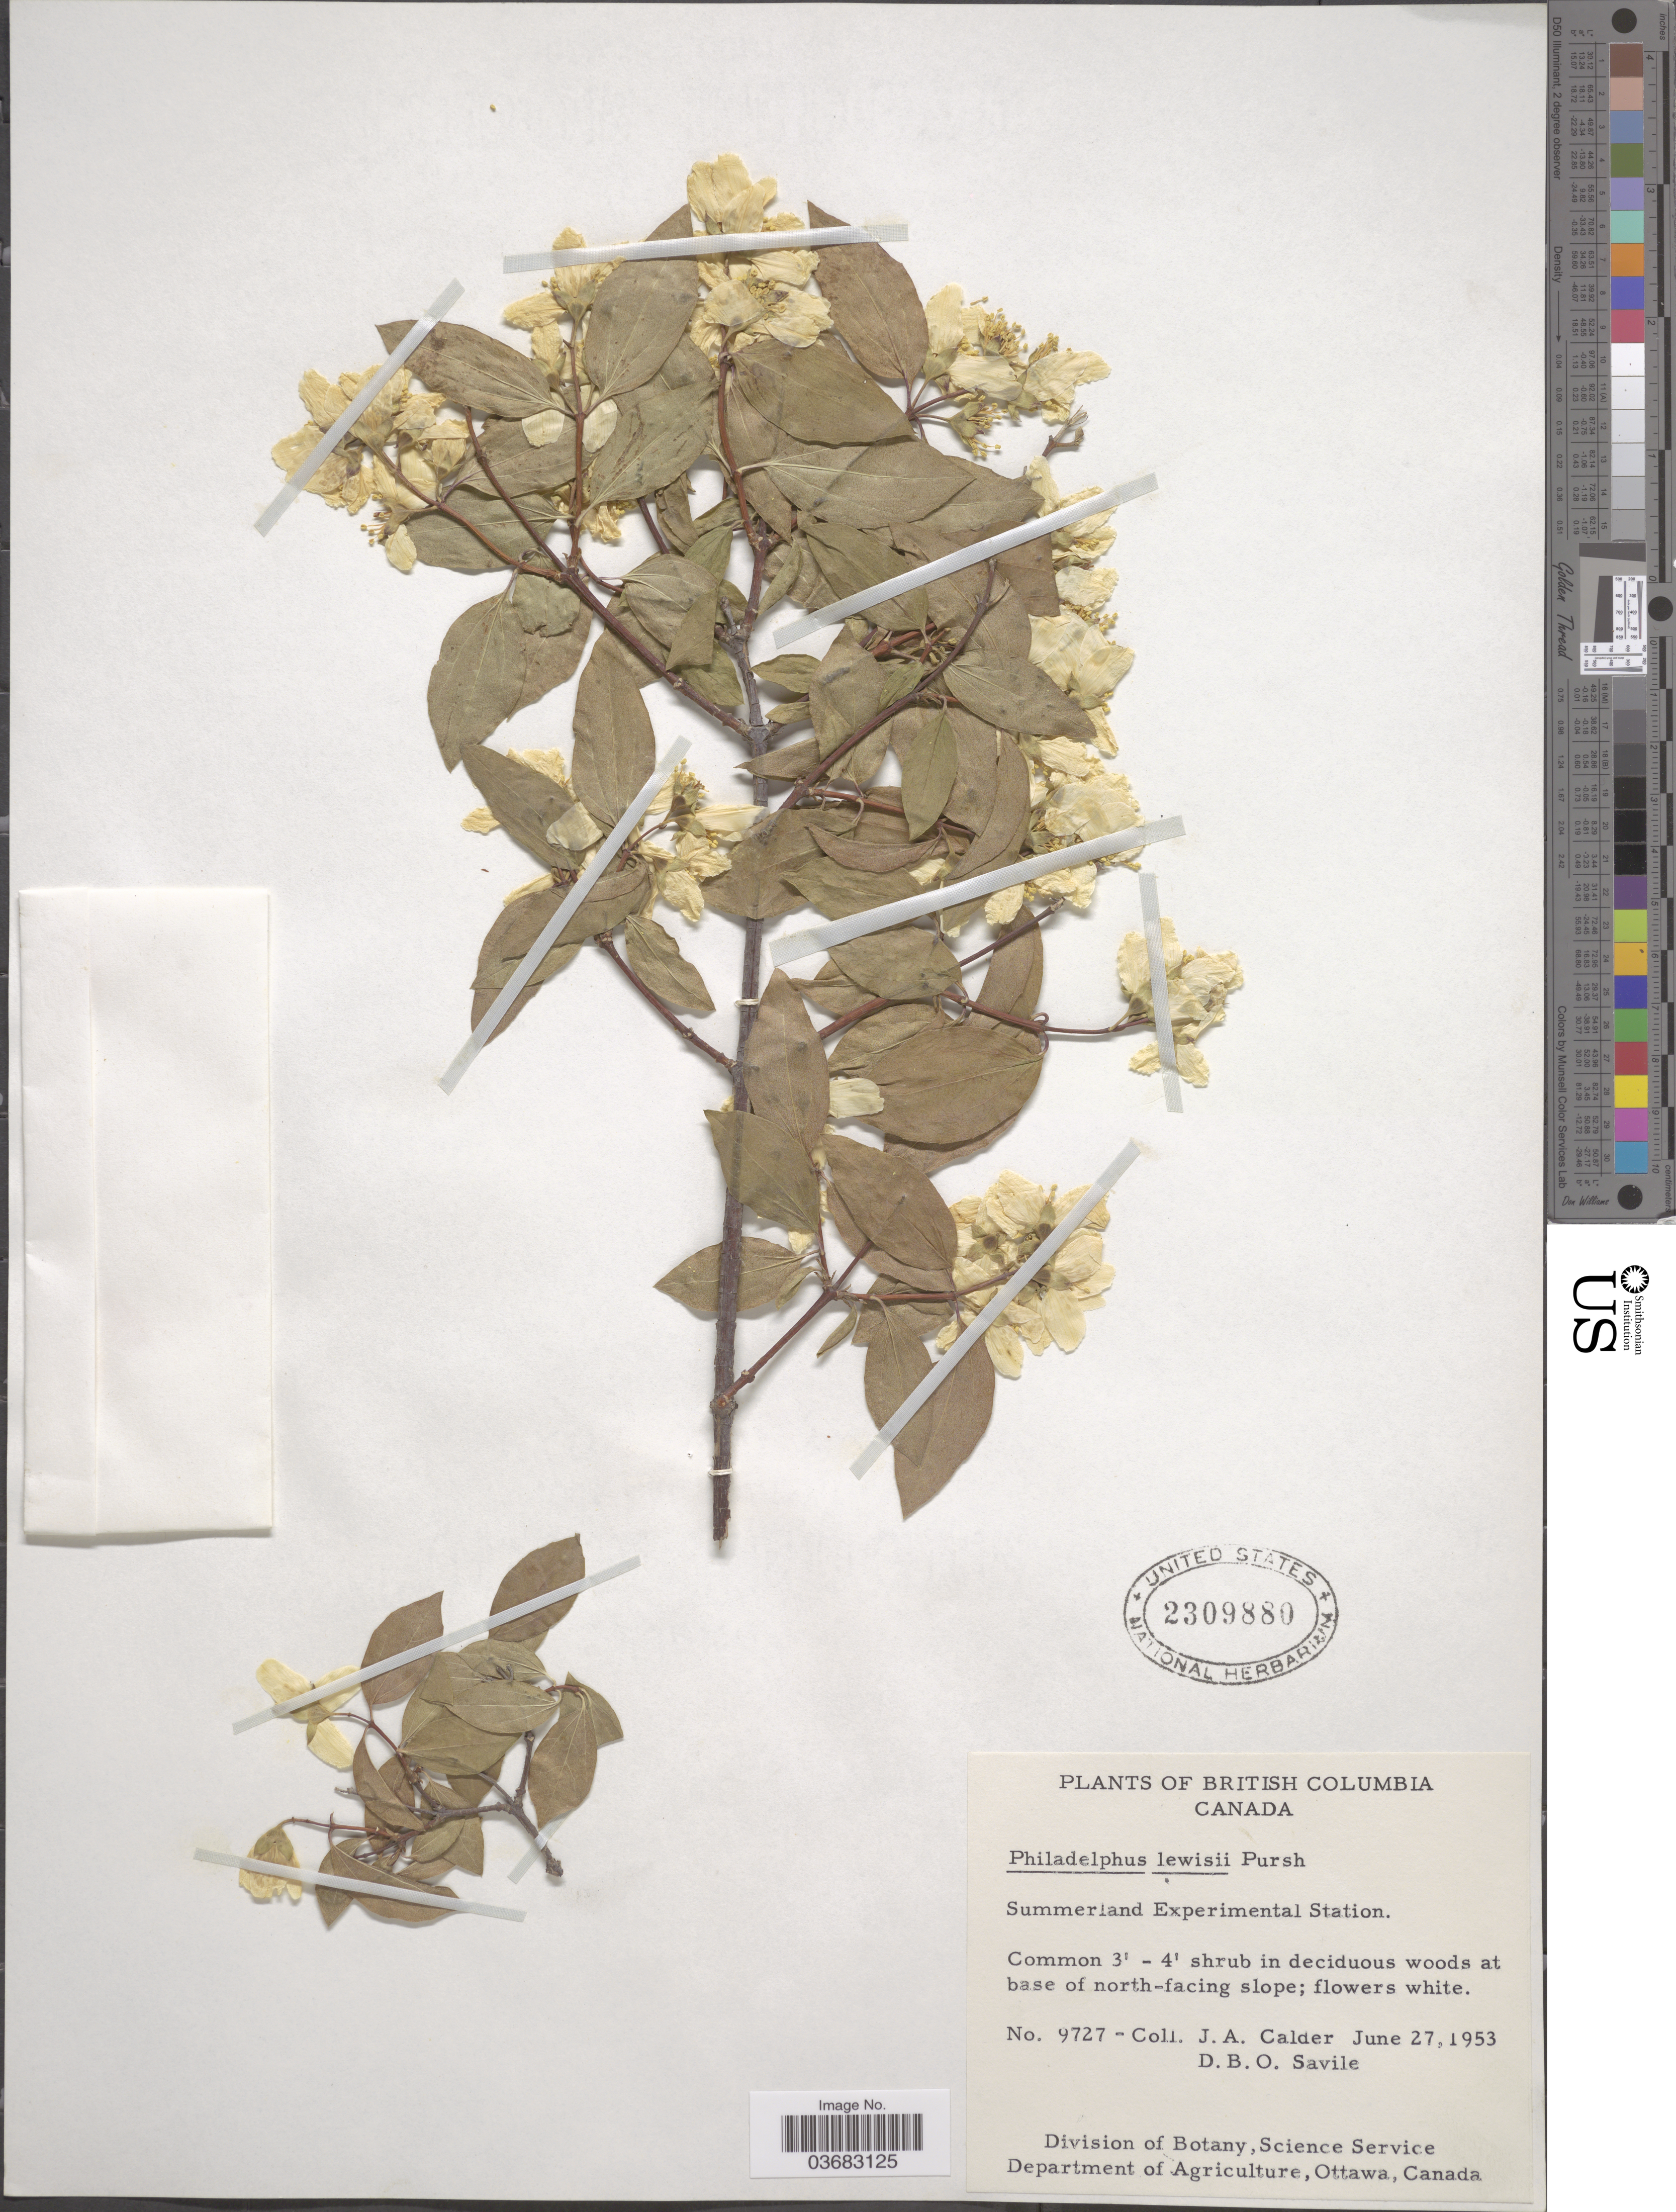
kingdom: Plantae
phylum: Tracheophyta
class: Magnoliopsida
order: Cornales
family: Hydrangeaceae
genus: Philadelphus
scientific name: Philadelphus lewisii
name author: Pursh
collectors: J. A. Calder & D. Savile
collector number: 9727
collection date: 1953-06-27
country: Canada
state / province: British Columbia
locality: Summerland Experimental Station.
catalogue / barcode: US 2309880